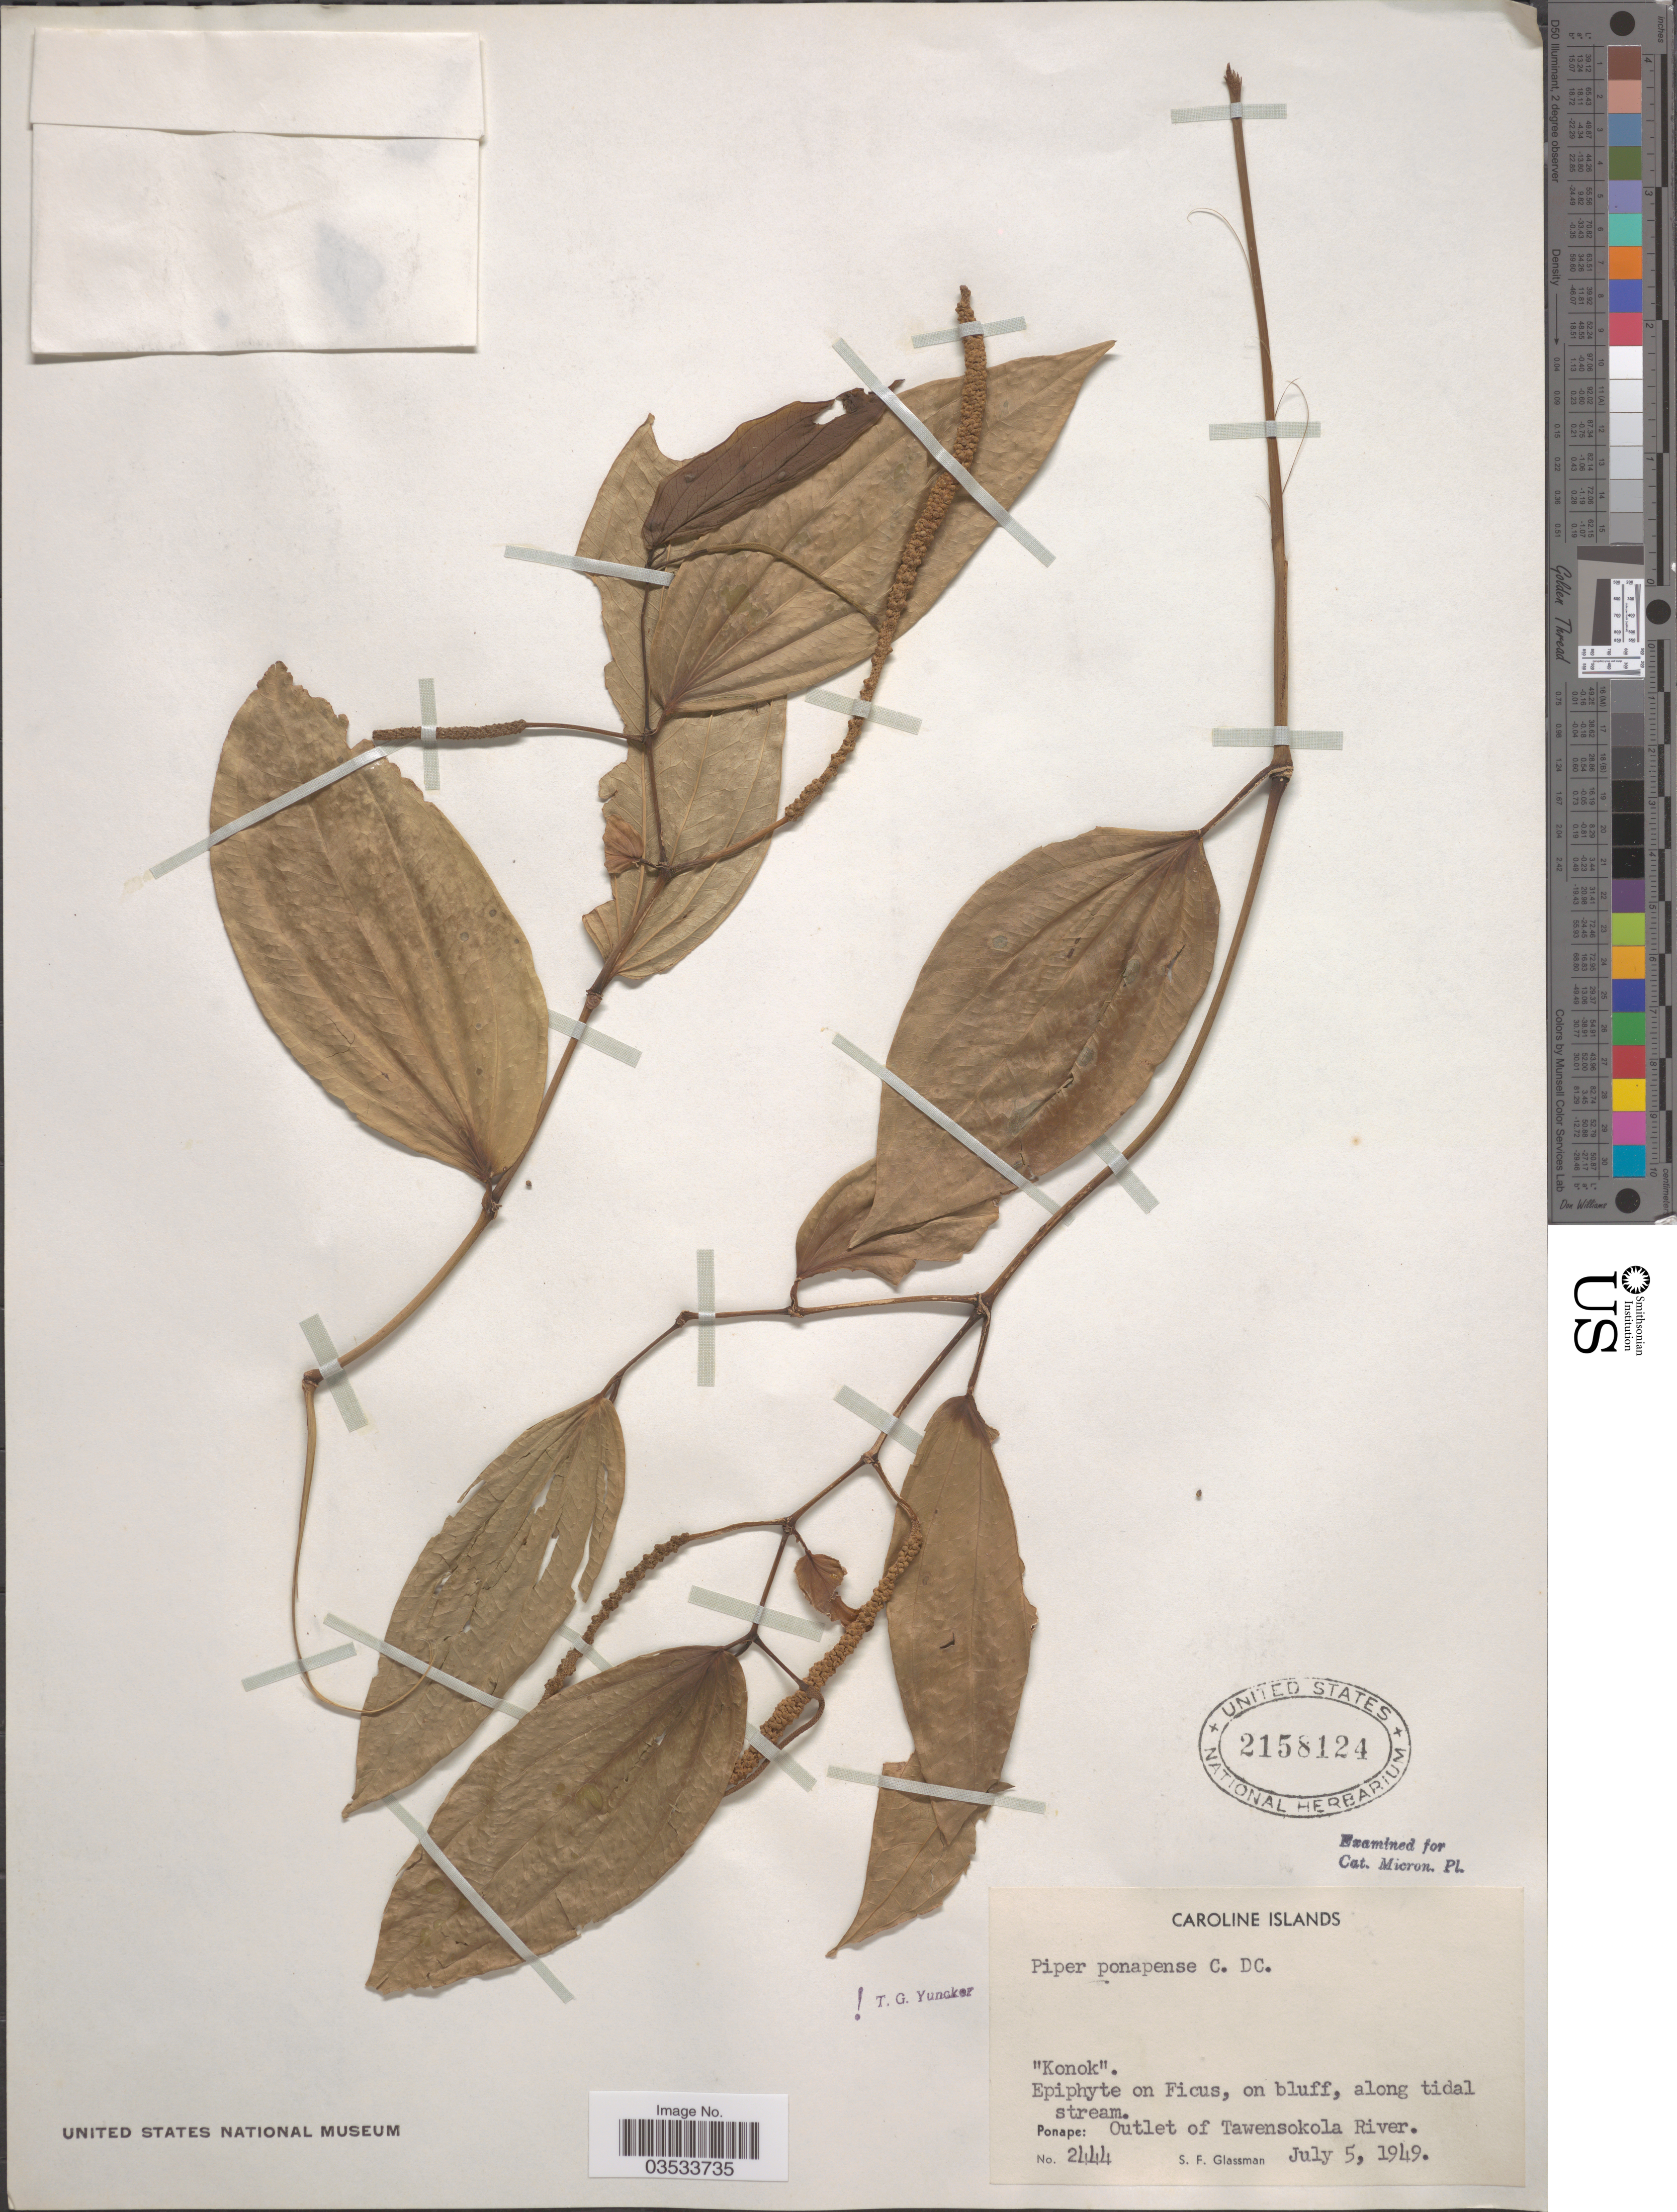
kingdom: Plantae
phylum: Tracheophyta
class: Magnoliopsida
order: Piperales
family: Piperaceae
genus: Piper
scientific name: Piper ponapense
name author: C. DC.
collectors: S. F. Glassman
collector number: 2444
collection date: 1949-07-05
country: Micronesia, Federated States of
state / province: Pohnpei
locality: Caroline Islands. On bluff, along tidal stream. Ponape: Outlet of Tawensokola River.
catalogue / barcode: US 2158124